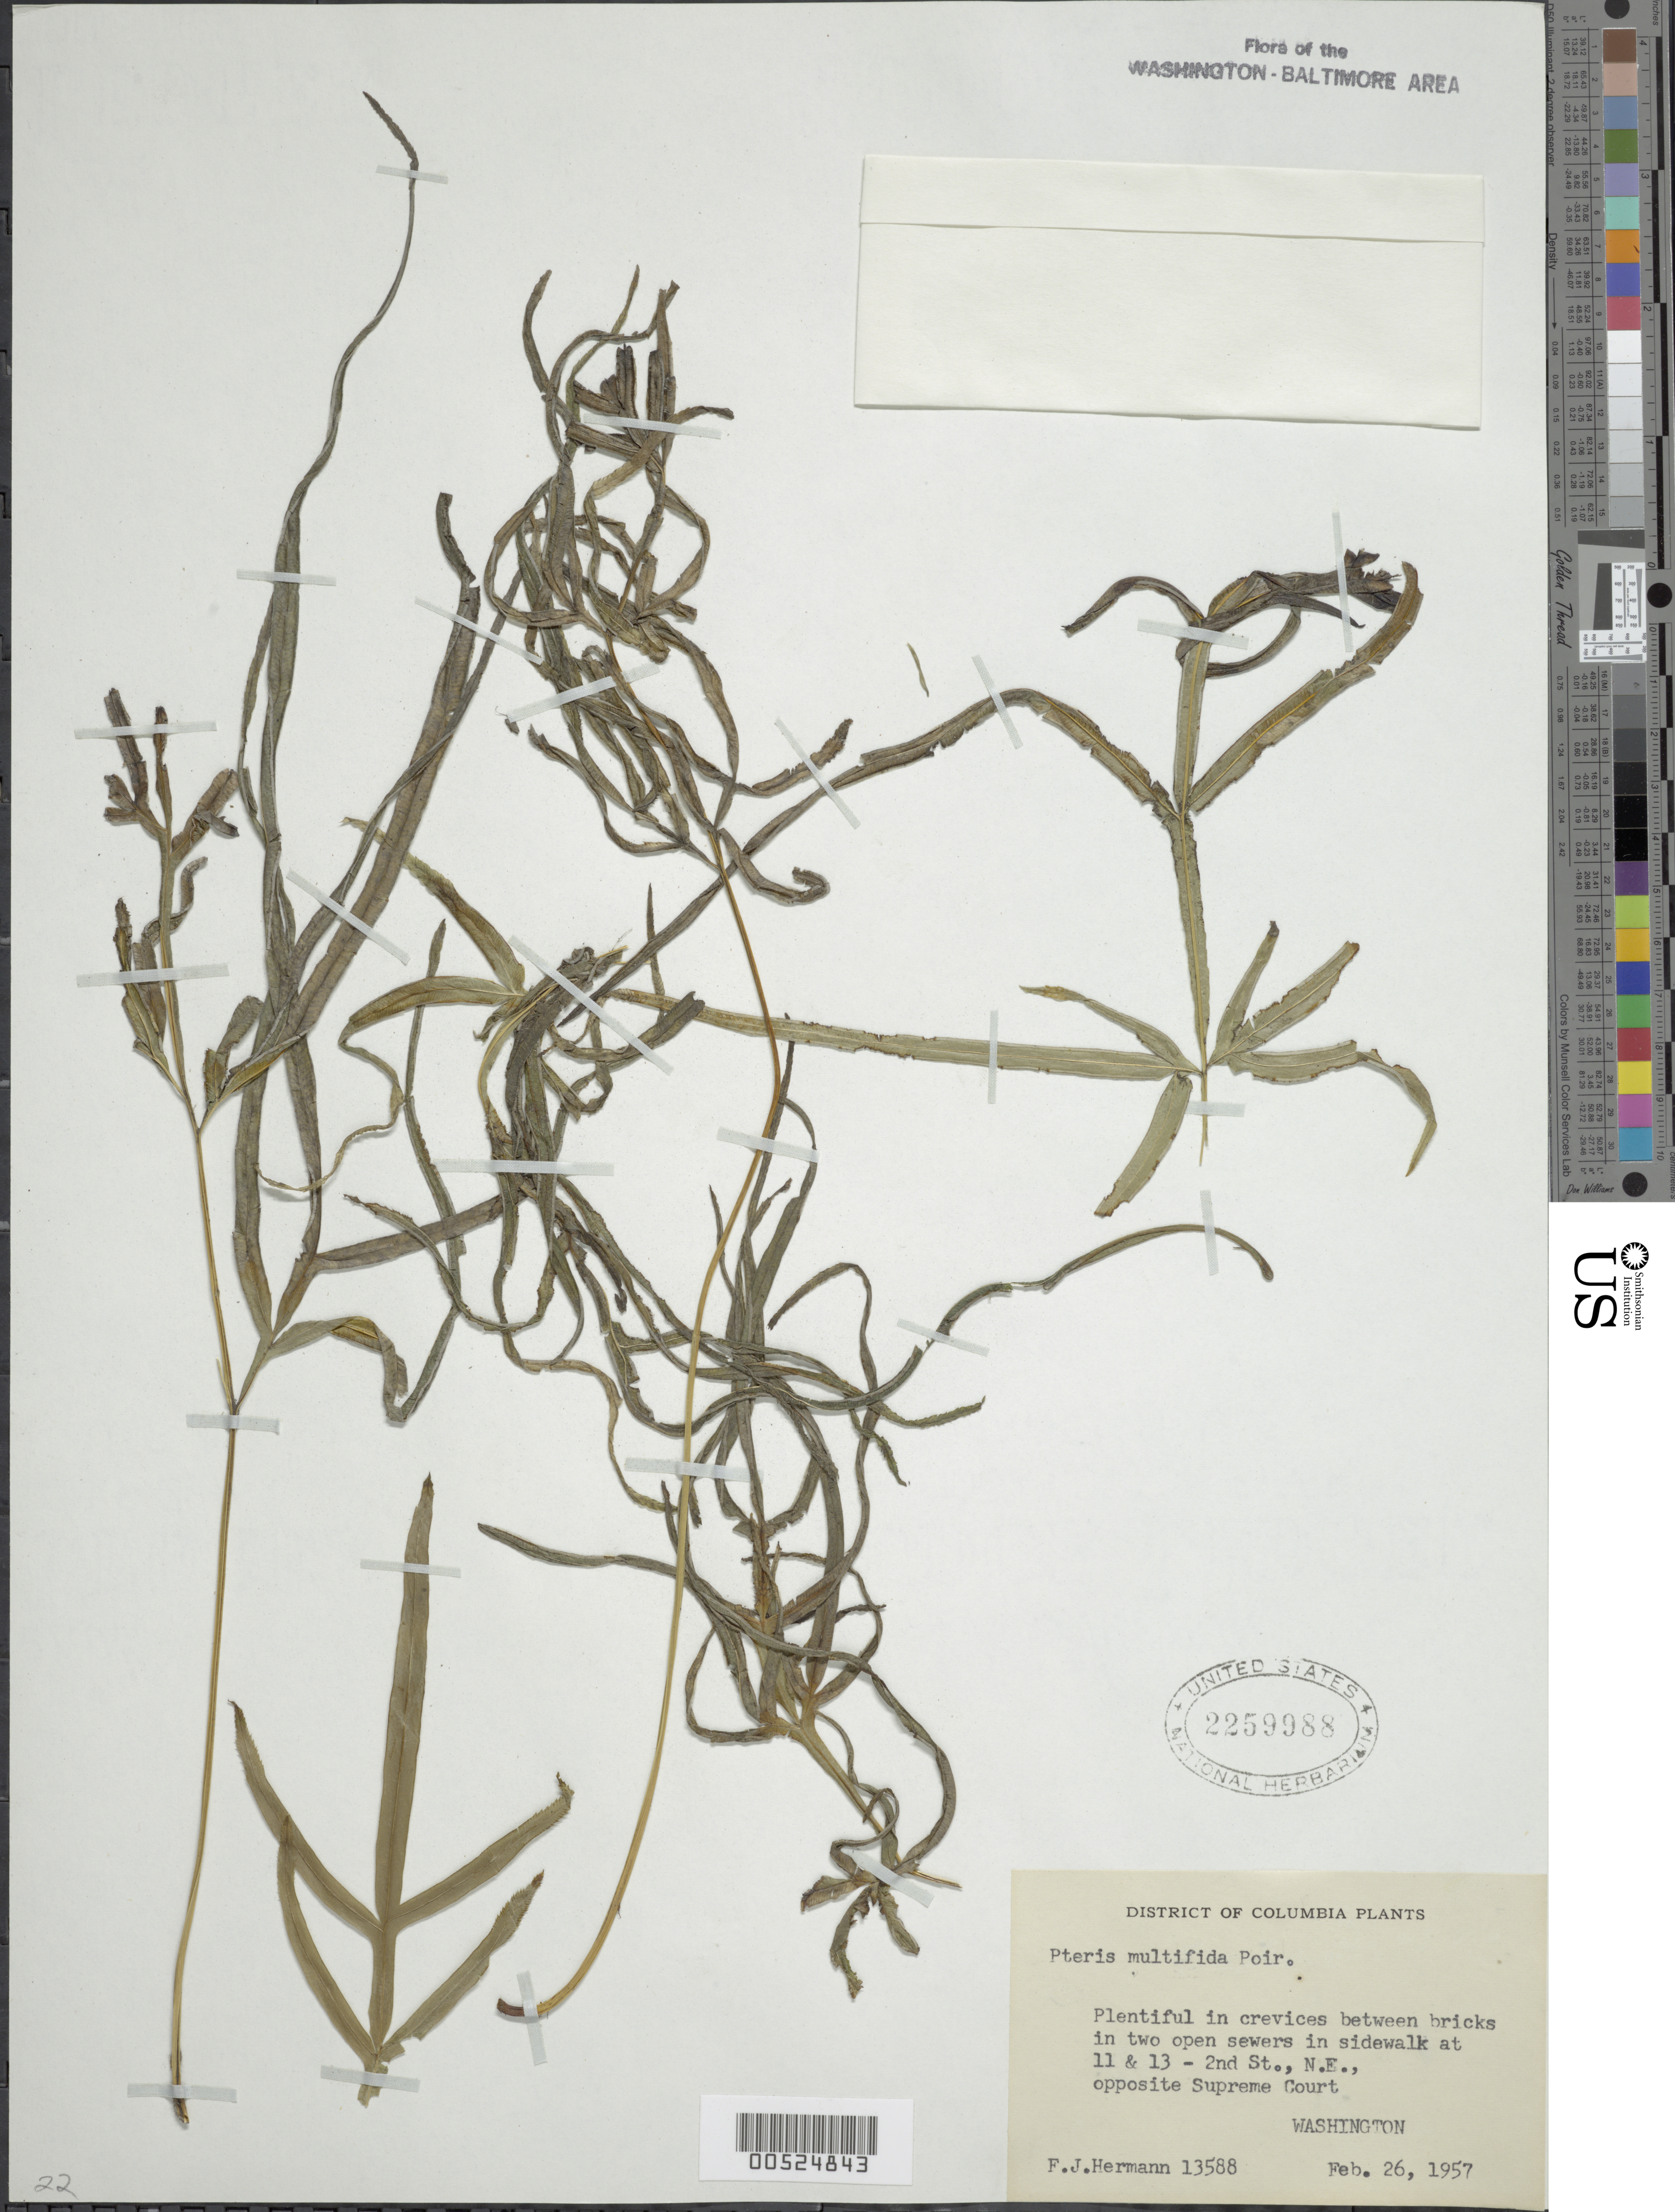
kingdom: Plantae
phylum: Tracheophyta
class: Polypodiopsida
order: Polypodiales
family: Pteridaceae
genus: Pteris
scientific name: Pteris multifida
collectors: F. J. Hermann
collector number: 13588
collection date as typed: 26 Feb 1957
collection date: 1957-02-26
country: United States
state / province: District of Columbia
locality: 11 and 13 2nd St. NE, opposite Supreme Court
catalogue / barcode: US 2259988